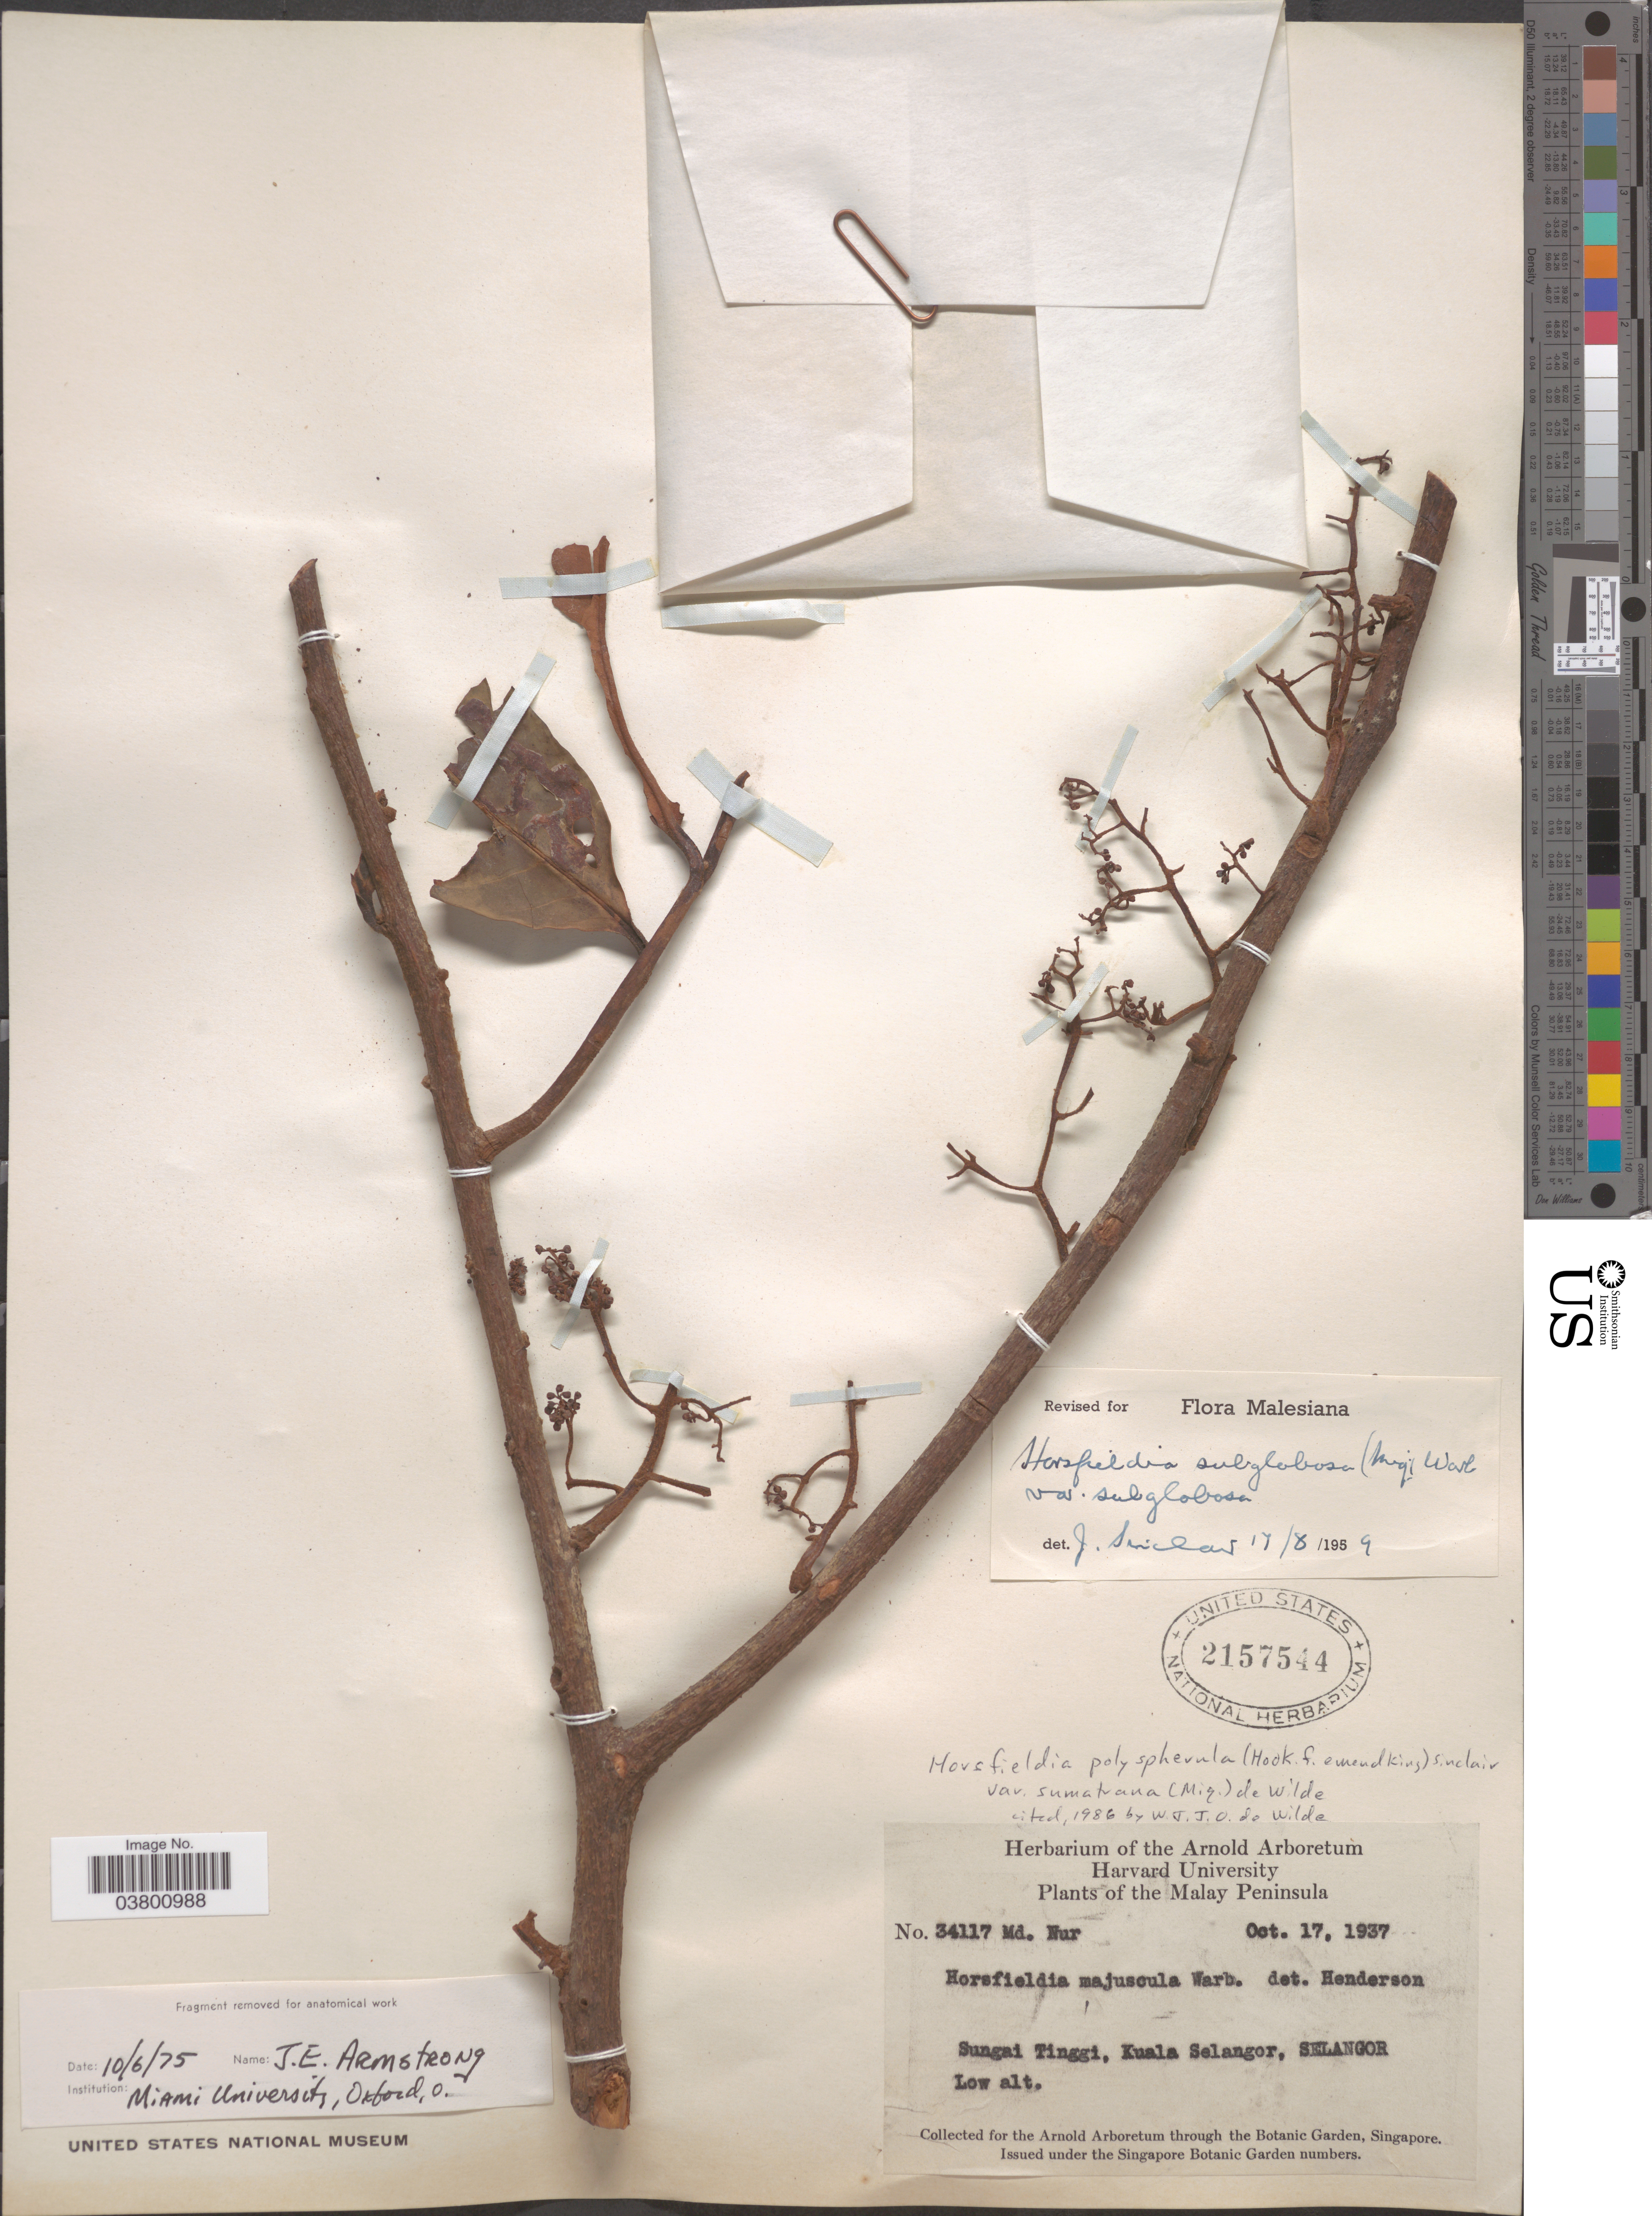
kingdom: Plantae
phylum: Tracheophyta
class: Magnoliopsida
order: Magnoliales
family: Myristicaceae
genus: Horsfieldia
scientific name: Horsfieldia polyspherula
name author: (Hook. f.) J. Sinclair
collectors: M. Nur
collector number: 34117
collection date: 1937-10-17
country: Malaysia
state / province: Selangor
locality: Malay Peninsula. Sungai Tinggi, Kuala Selangor.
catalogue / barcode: US 2157544